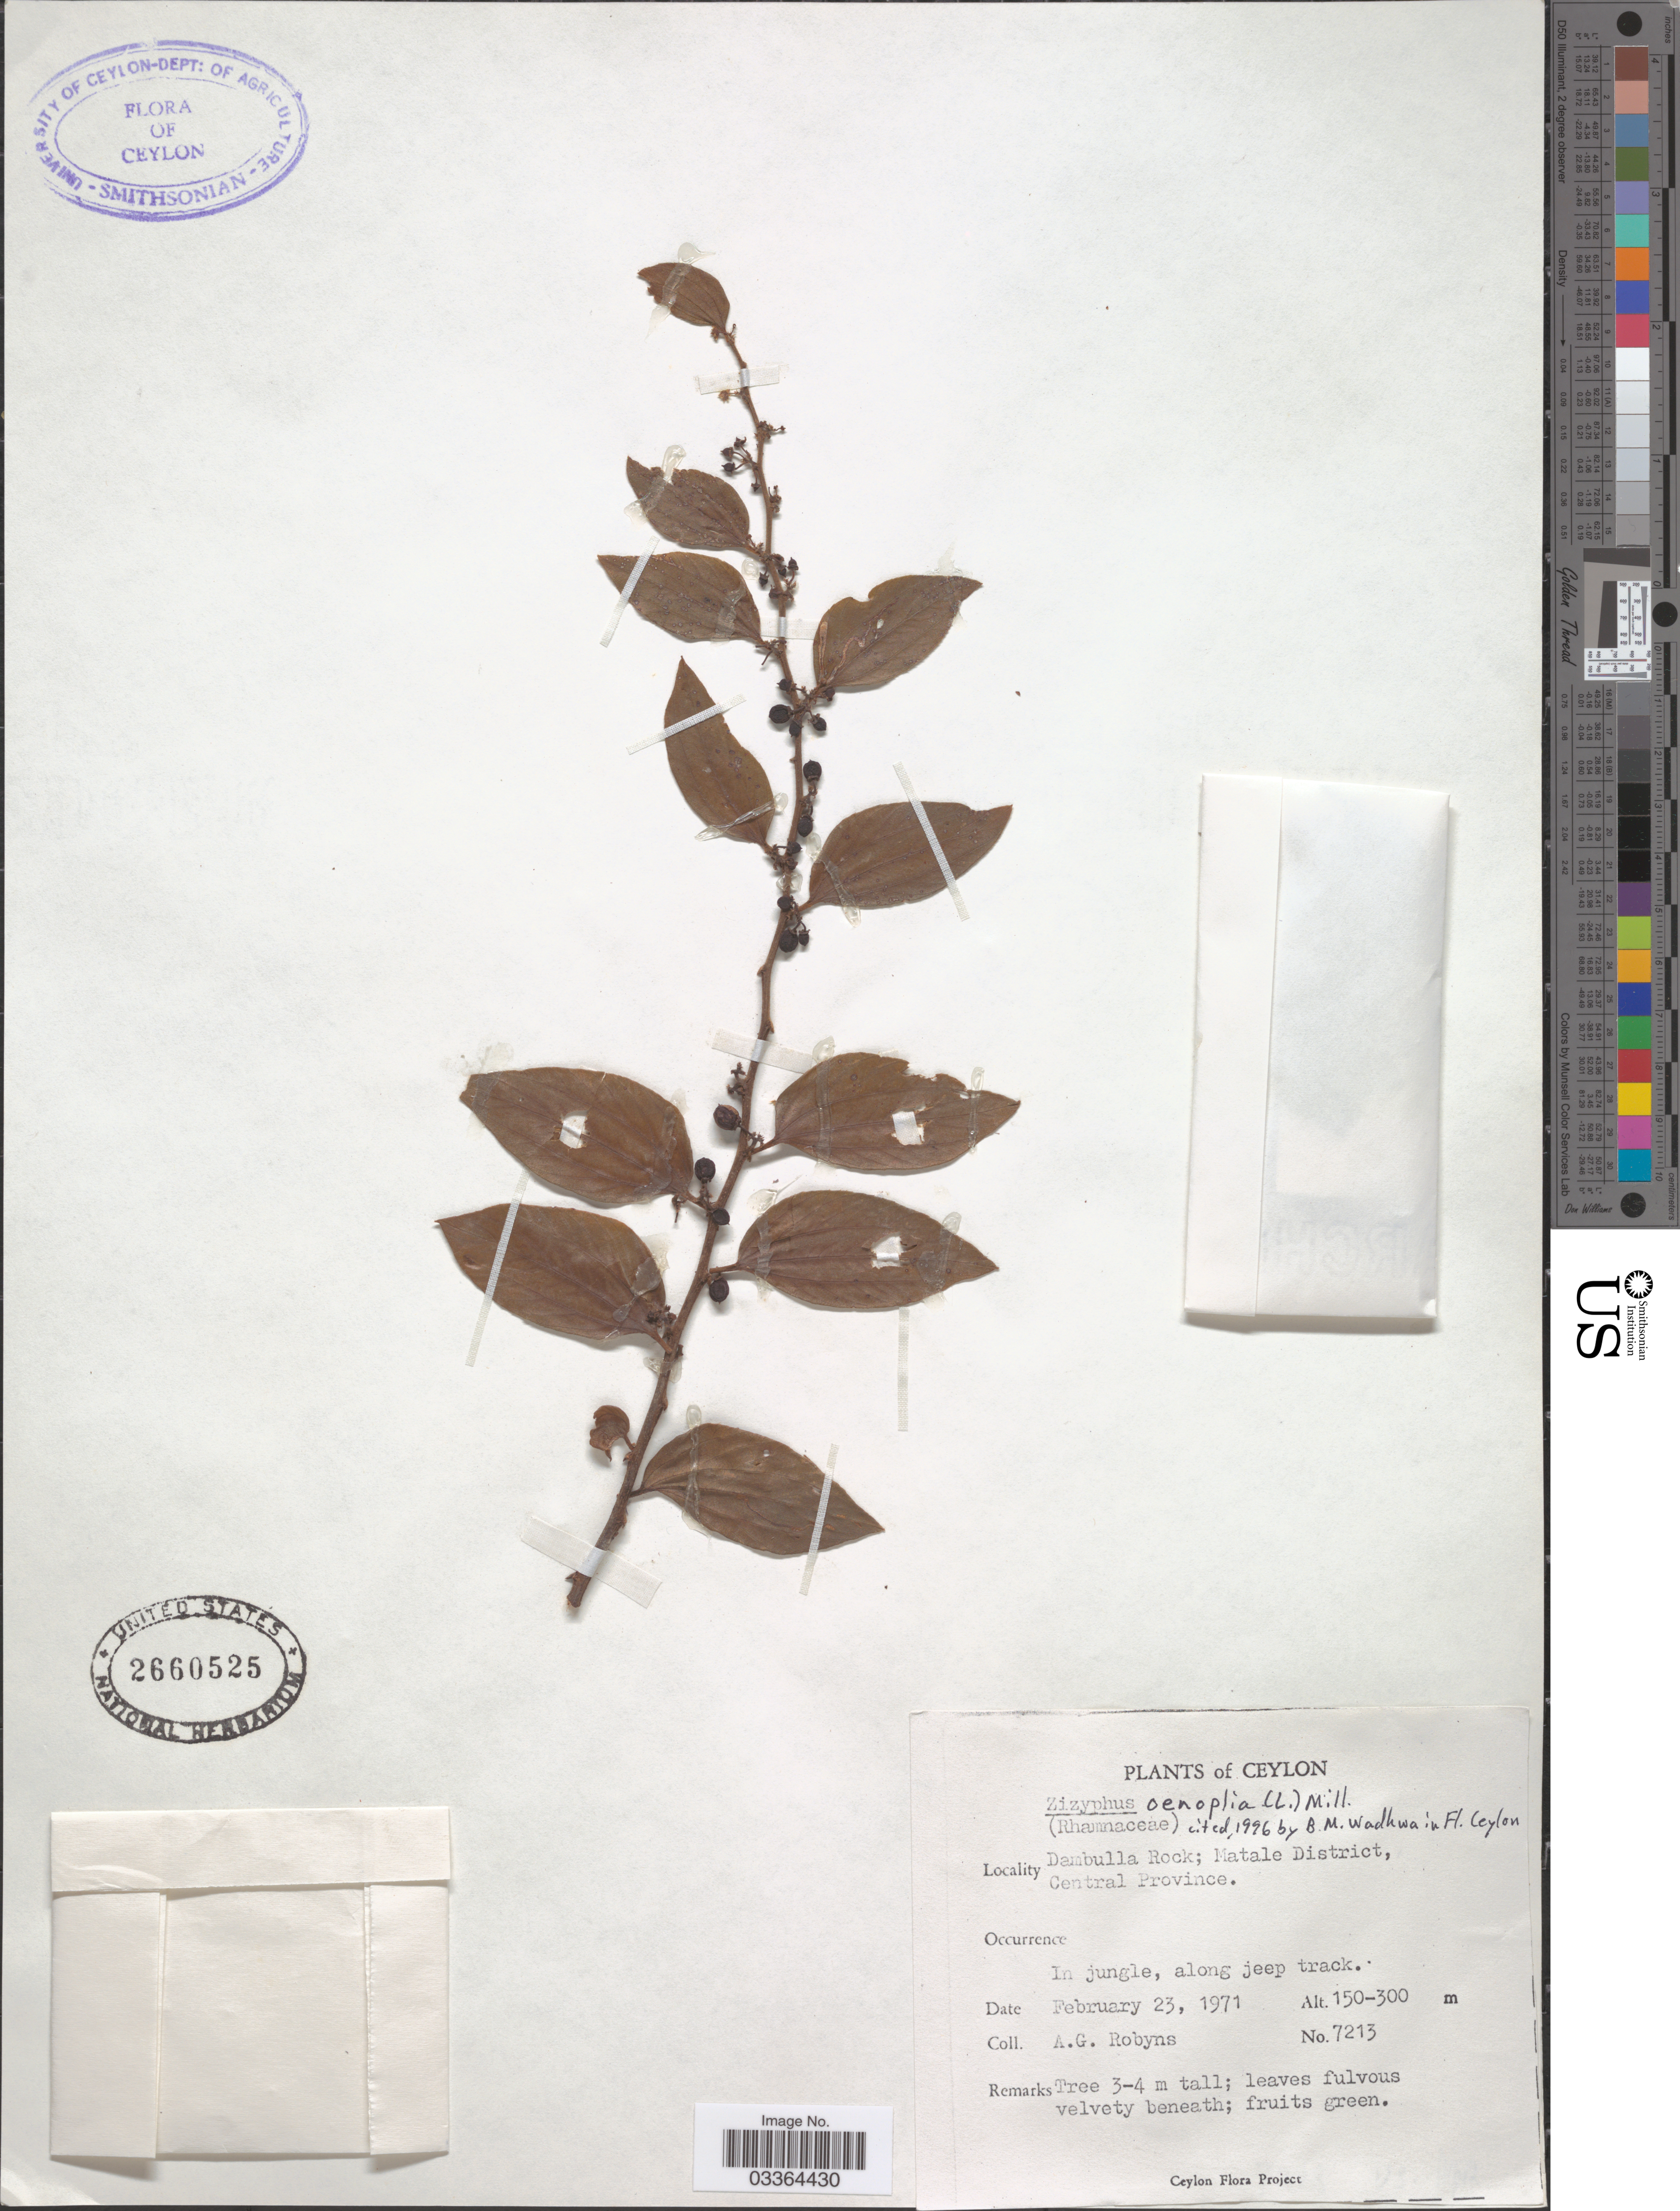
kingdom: Plantae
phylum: Tracheophyta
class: Magnoliopsida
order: Rosales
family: Rhamnaceae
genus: Ziziphus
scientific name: Ziziphus oenopolia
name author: (L.) Mill.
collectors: A. Robyns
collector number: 7213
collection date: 1971-02-23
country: Sri Lanka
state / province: Central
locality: Ceylon. Dambulla Rock; Matale District.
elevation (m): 150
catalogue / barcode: US 2660525